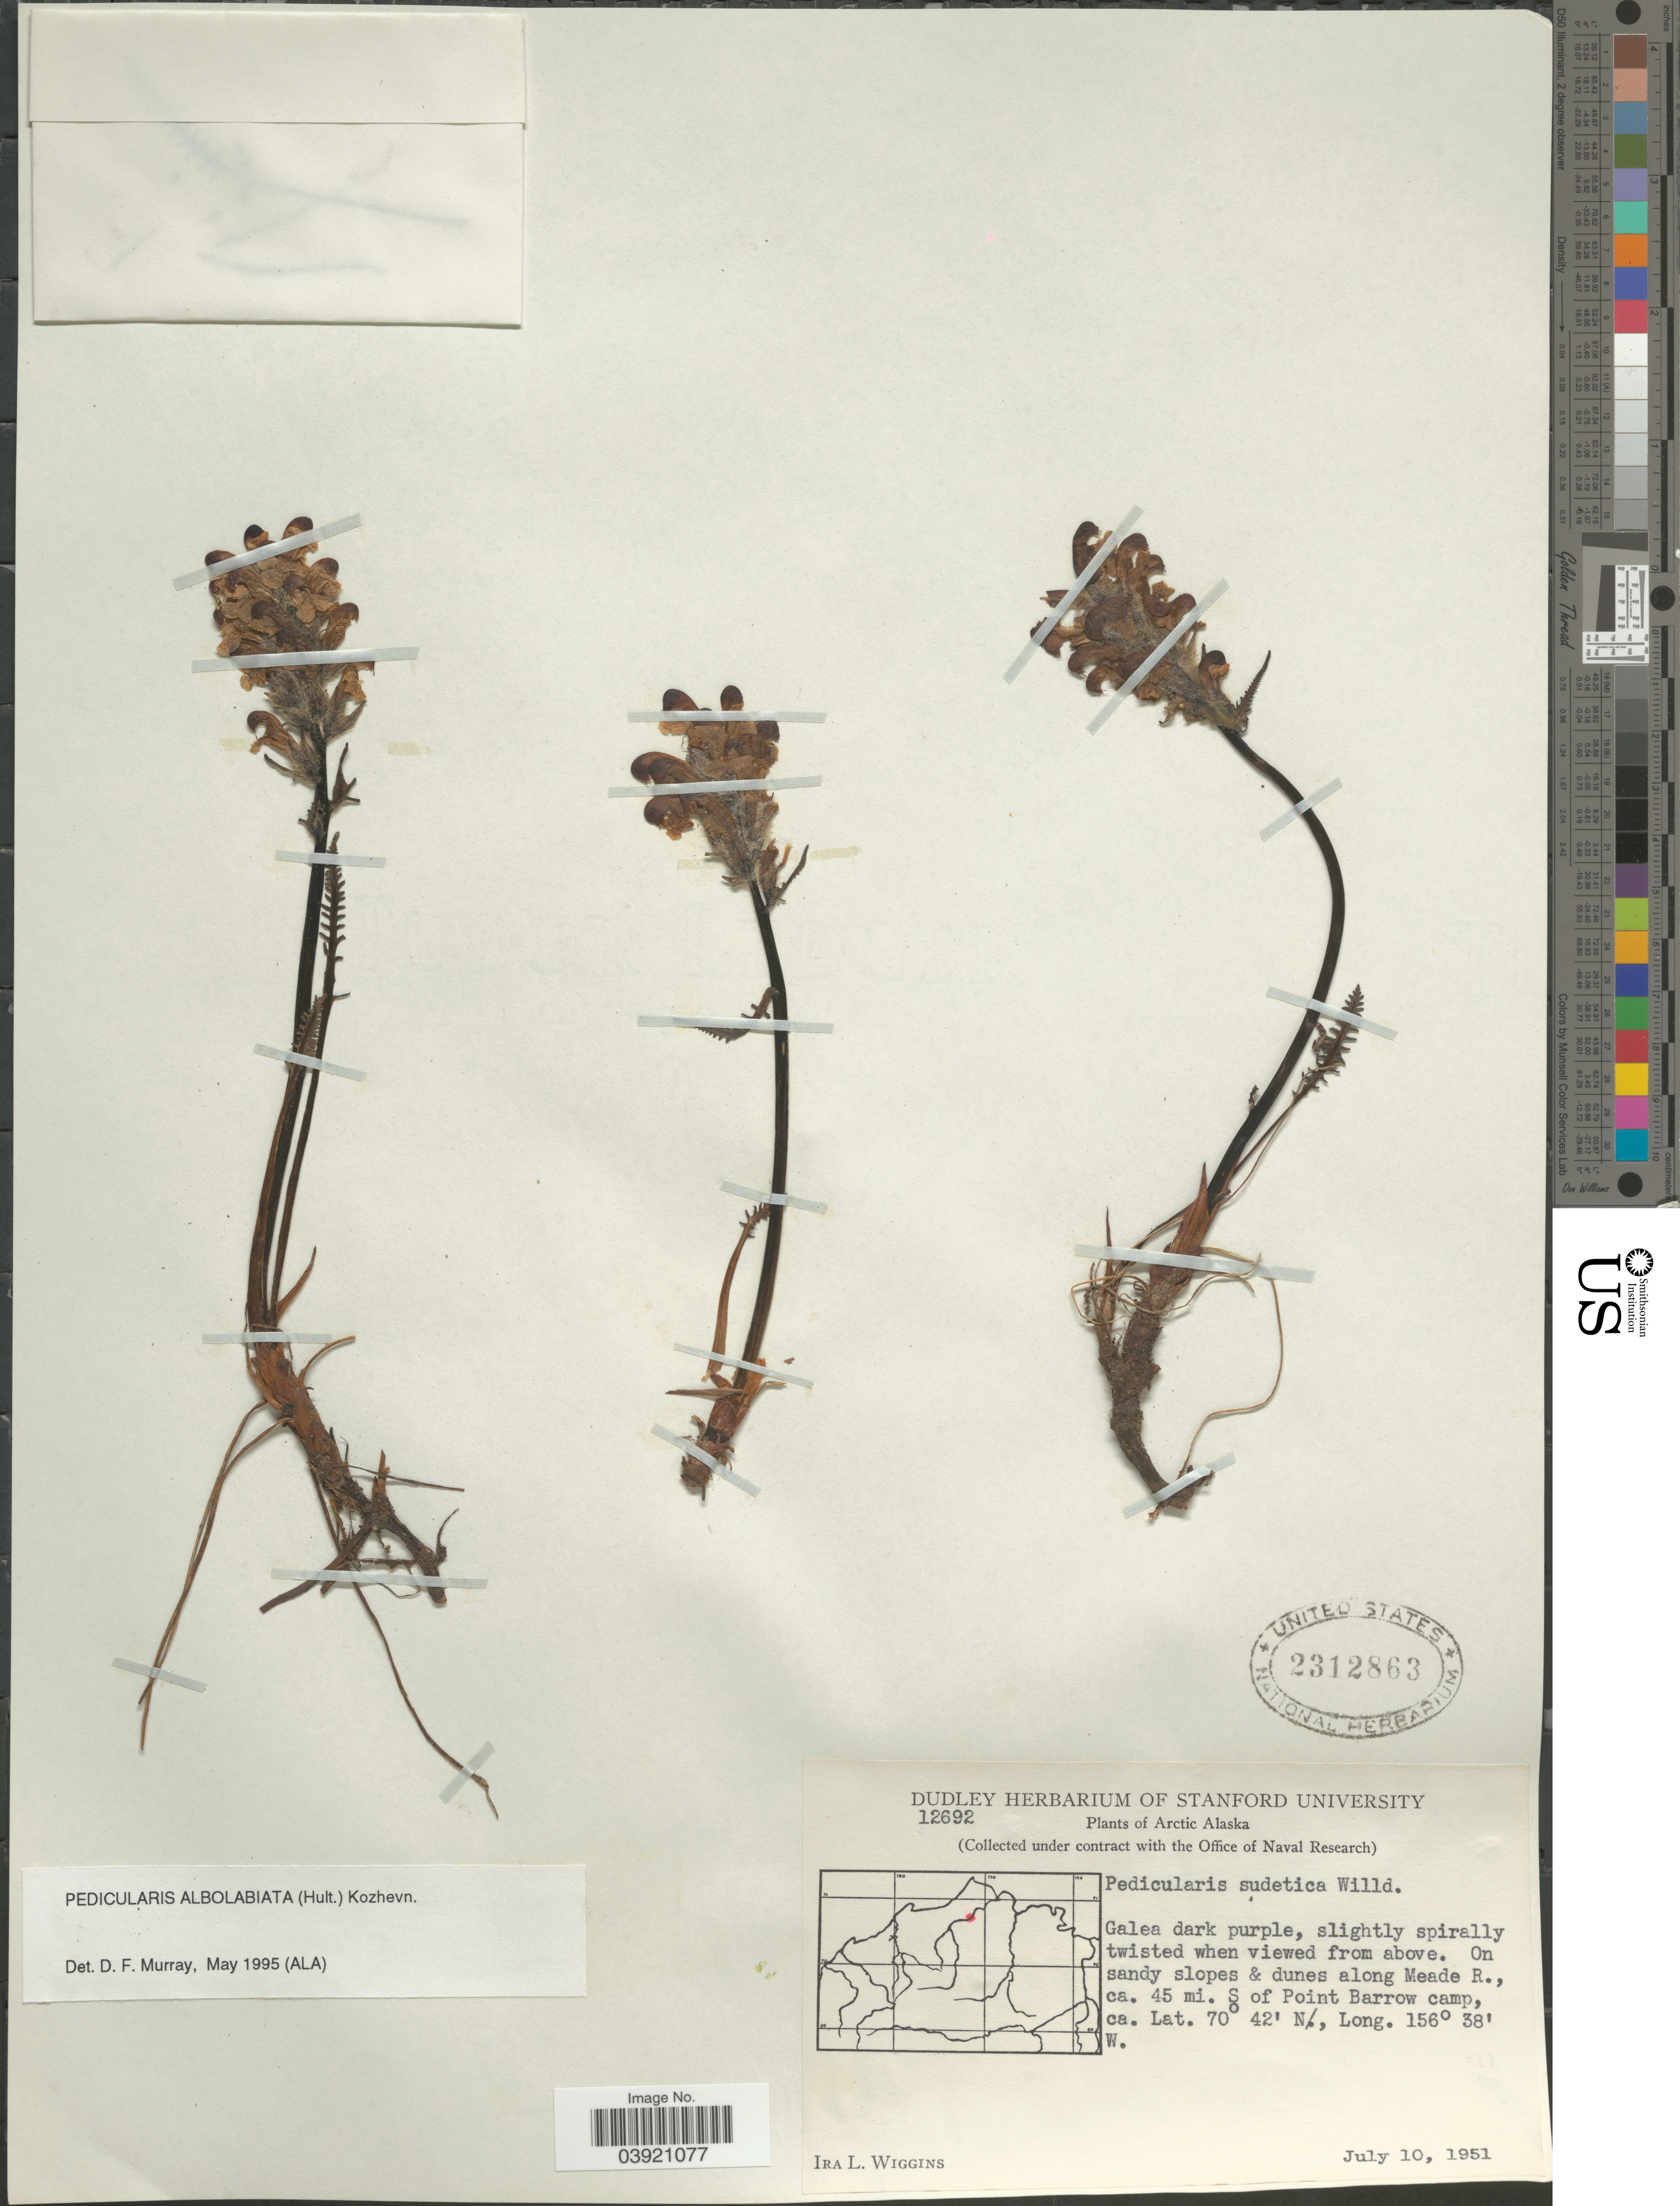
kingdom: Plantae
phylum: Tracheophyta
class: Magnoliopsida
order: Lamiales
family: Orobanchaceae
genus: Pedicularis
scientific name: Pedicularis albolabiata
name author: (Hultén) Kozhevn.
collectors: I. L. Wiggins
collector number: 12692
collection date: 1951-07-10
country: United States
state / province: Alaska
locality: Arctic Alaska. On sandy slopes & dunes along Meade R., ca. 45 mi. S of Point Barrow camp.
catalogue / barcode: US 2312863